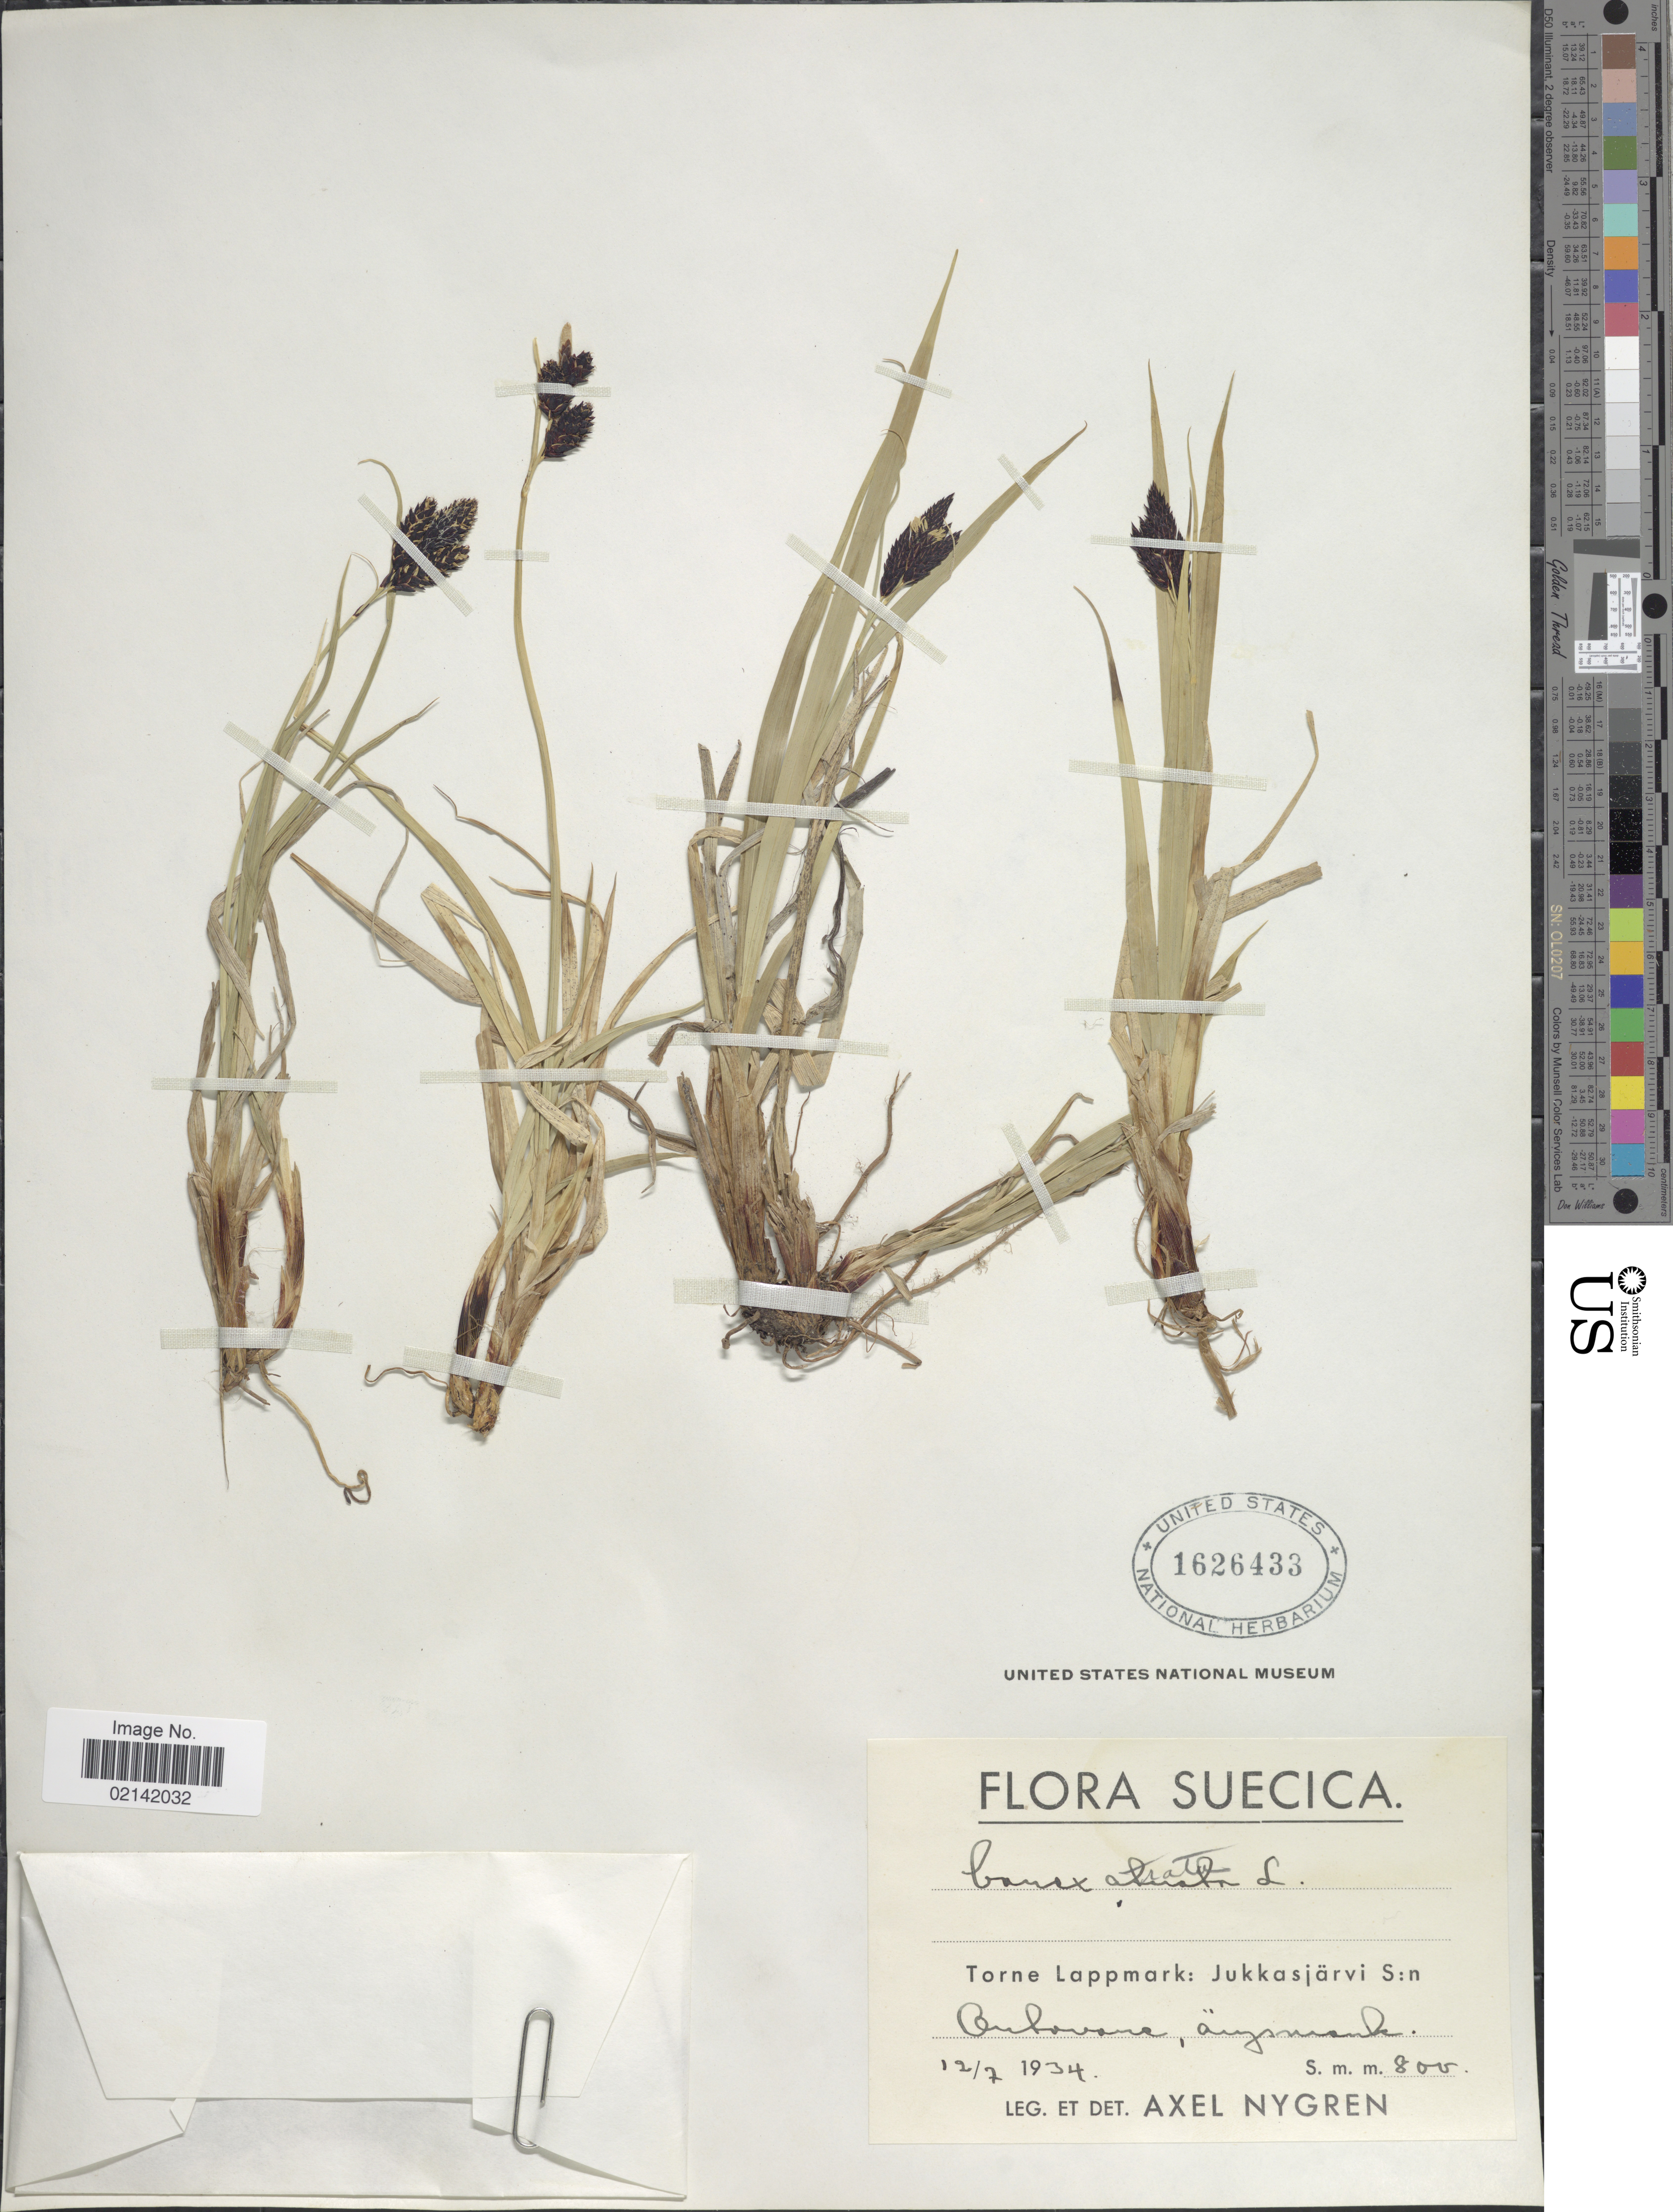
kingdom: Plantae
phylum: Tracheophyta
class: Liliopsida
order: Poales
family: Cyperaceae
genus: Carex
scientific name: Carex atrata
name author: L.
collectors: A. Nygren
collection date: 1934-07-12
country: Sweden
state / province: Norrbotten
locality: Suecia, Torne Lappmark, Jukkasjarvi S:n, Ortovana [interpreted], angsmark.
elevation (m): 800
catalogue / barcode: US 1626433